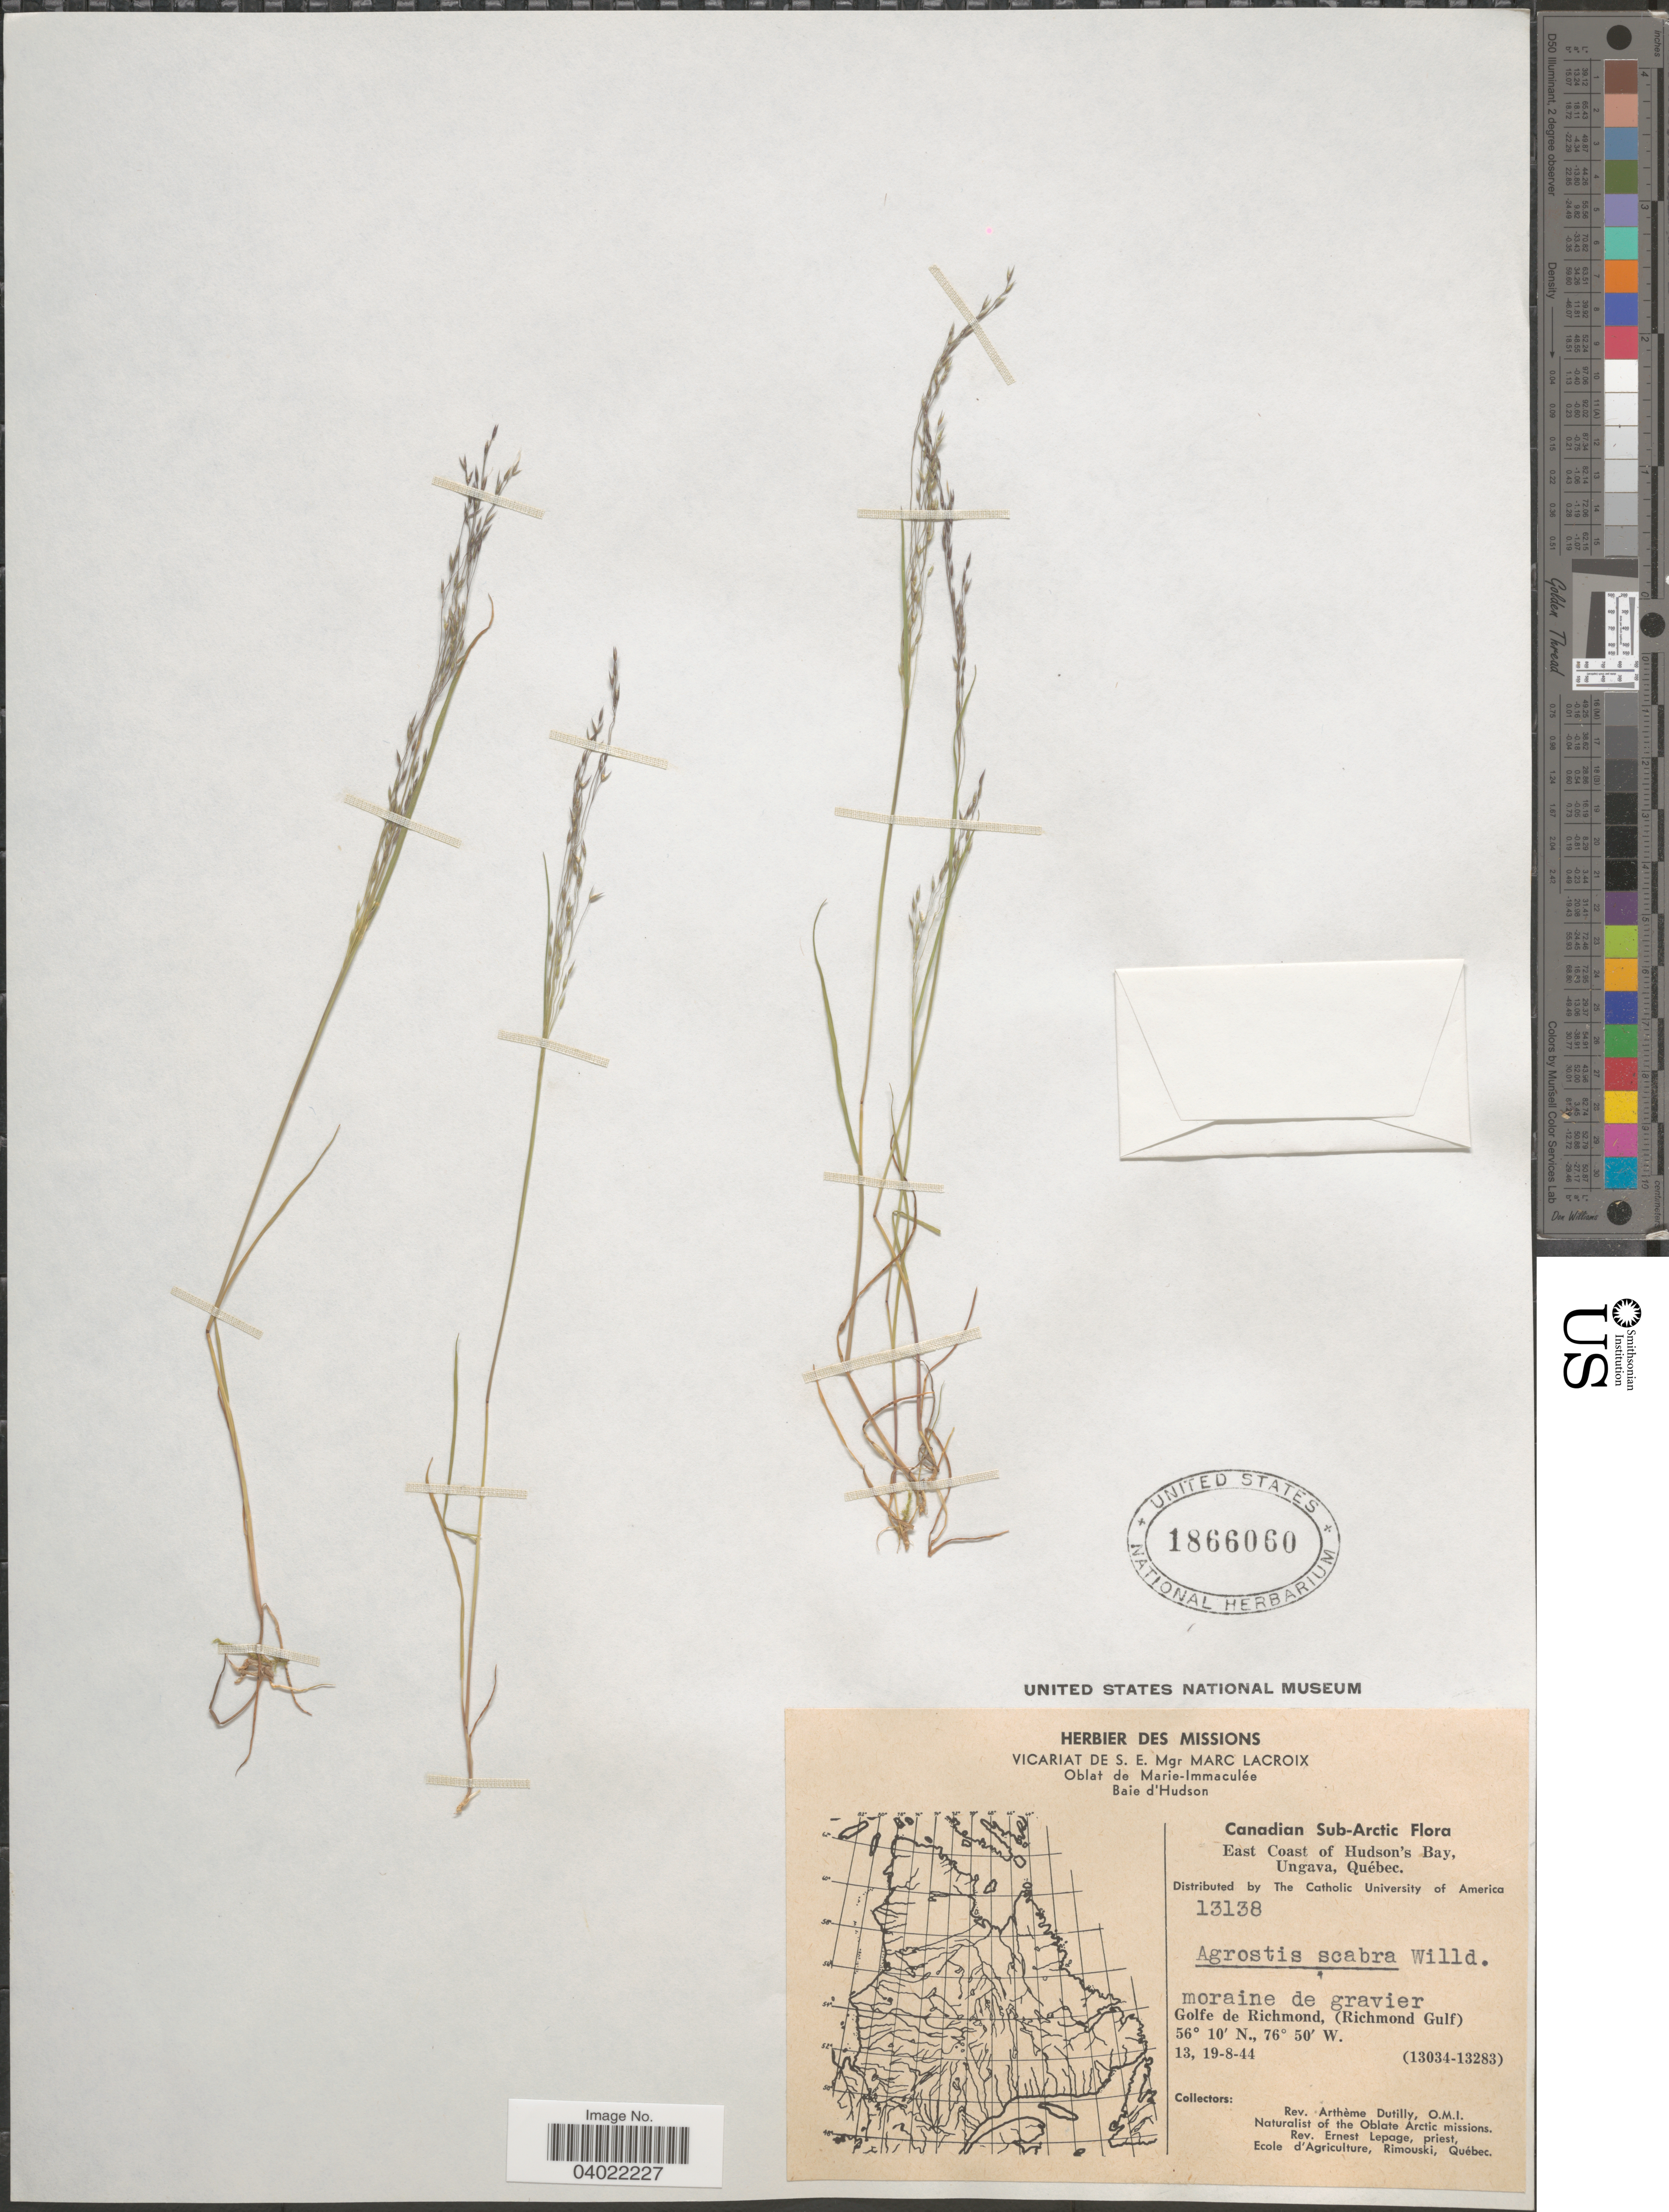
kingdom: Plantae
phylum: Tracheophyta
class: Liliopsida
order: Poales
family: Poaceae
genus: Agrostis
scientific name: Agrostis scabra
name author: Willd.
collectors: A. Dutilly & E. Lepage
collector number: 13138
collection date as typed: Transcribed d/m/y: 13/8/44 to 19/8/44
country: Canada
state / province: Quebec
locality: Canadian Sub-Arctic. East Coast of Hudson's Bay, Ungava. Moraine de gravier. Golfe de Richmond, (Richmond Gulf).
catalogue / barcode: US 1866060